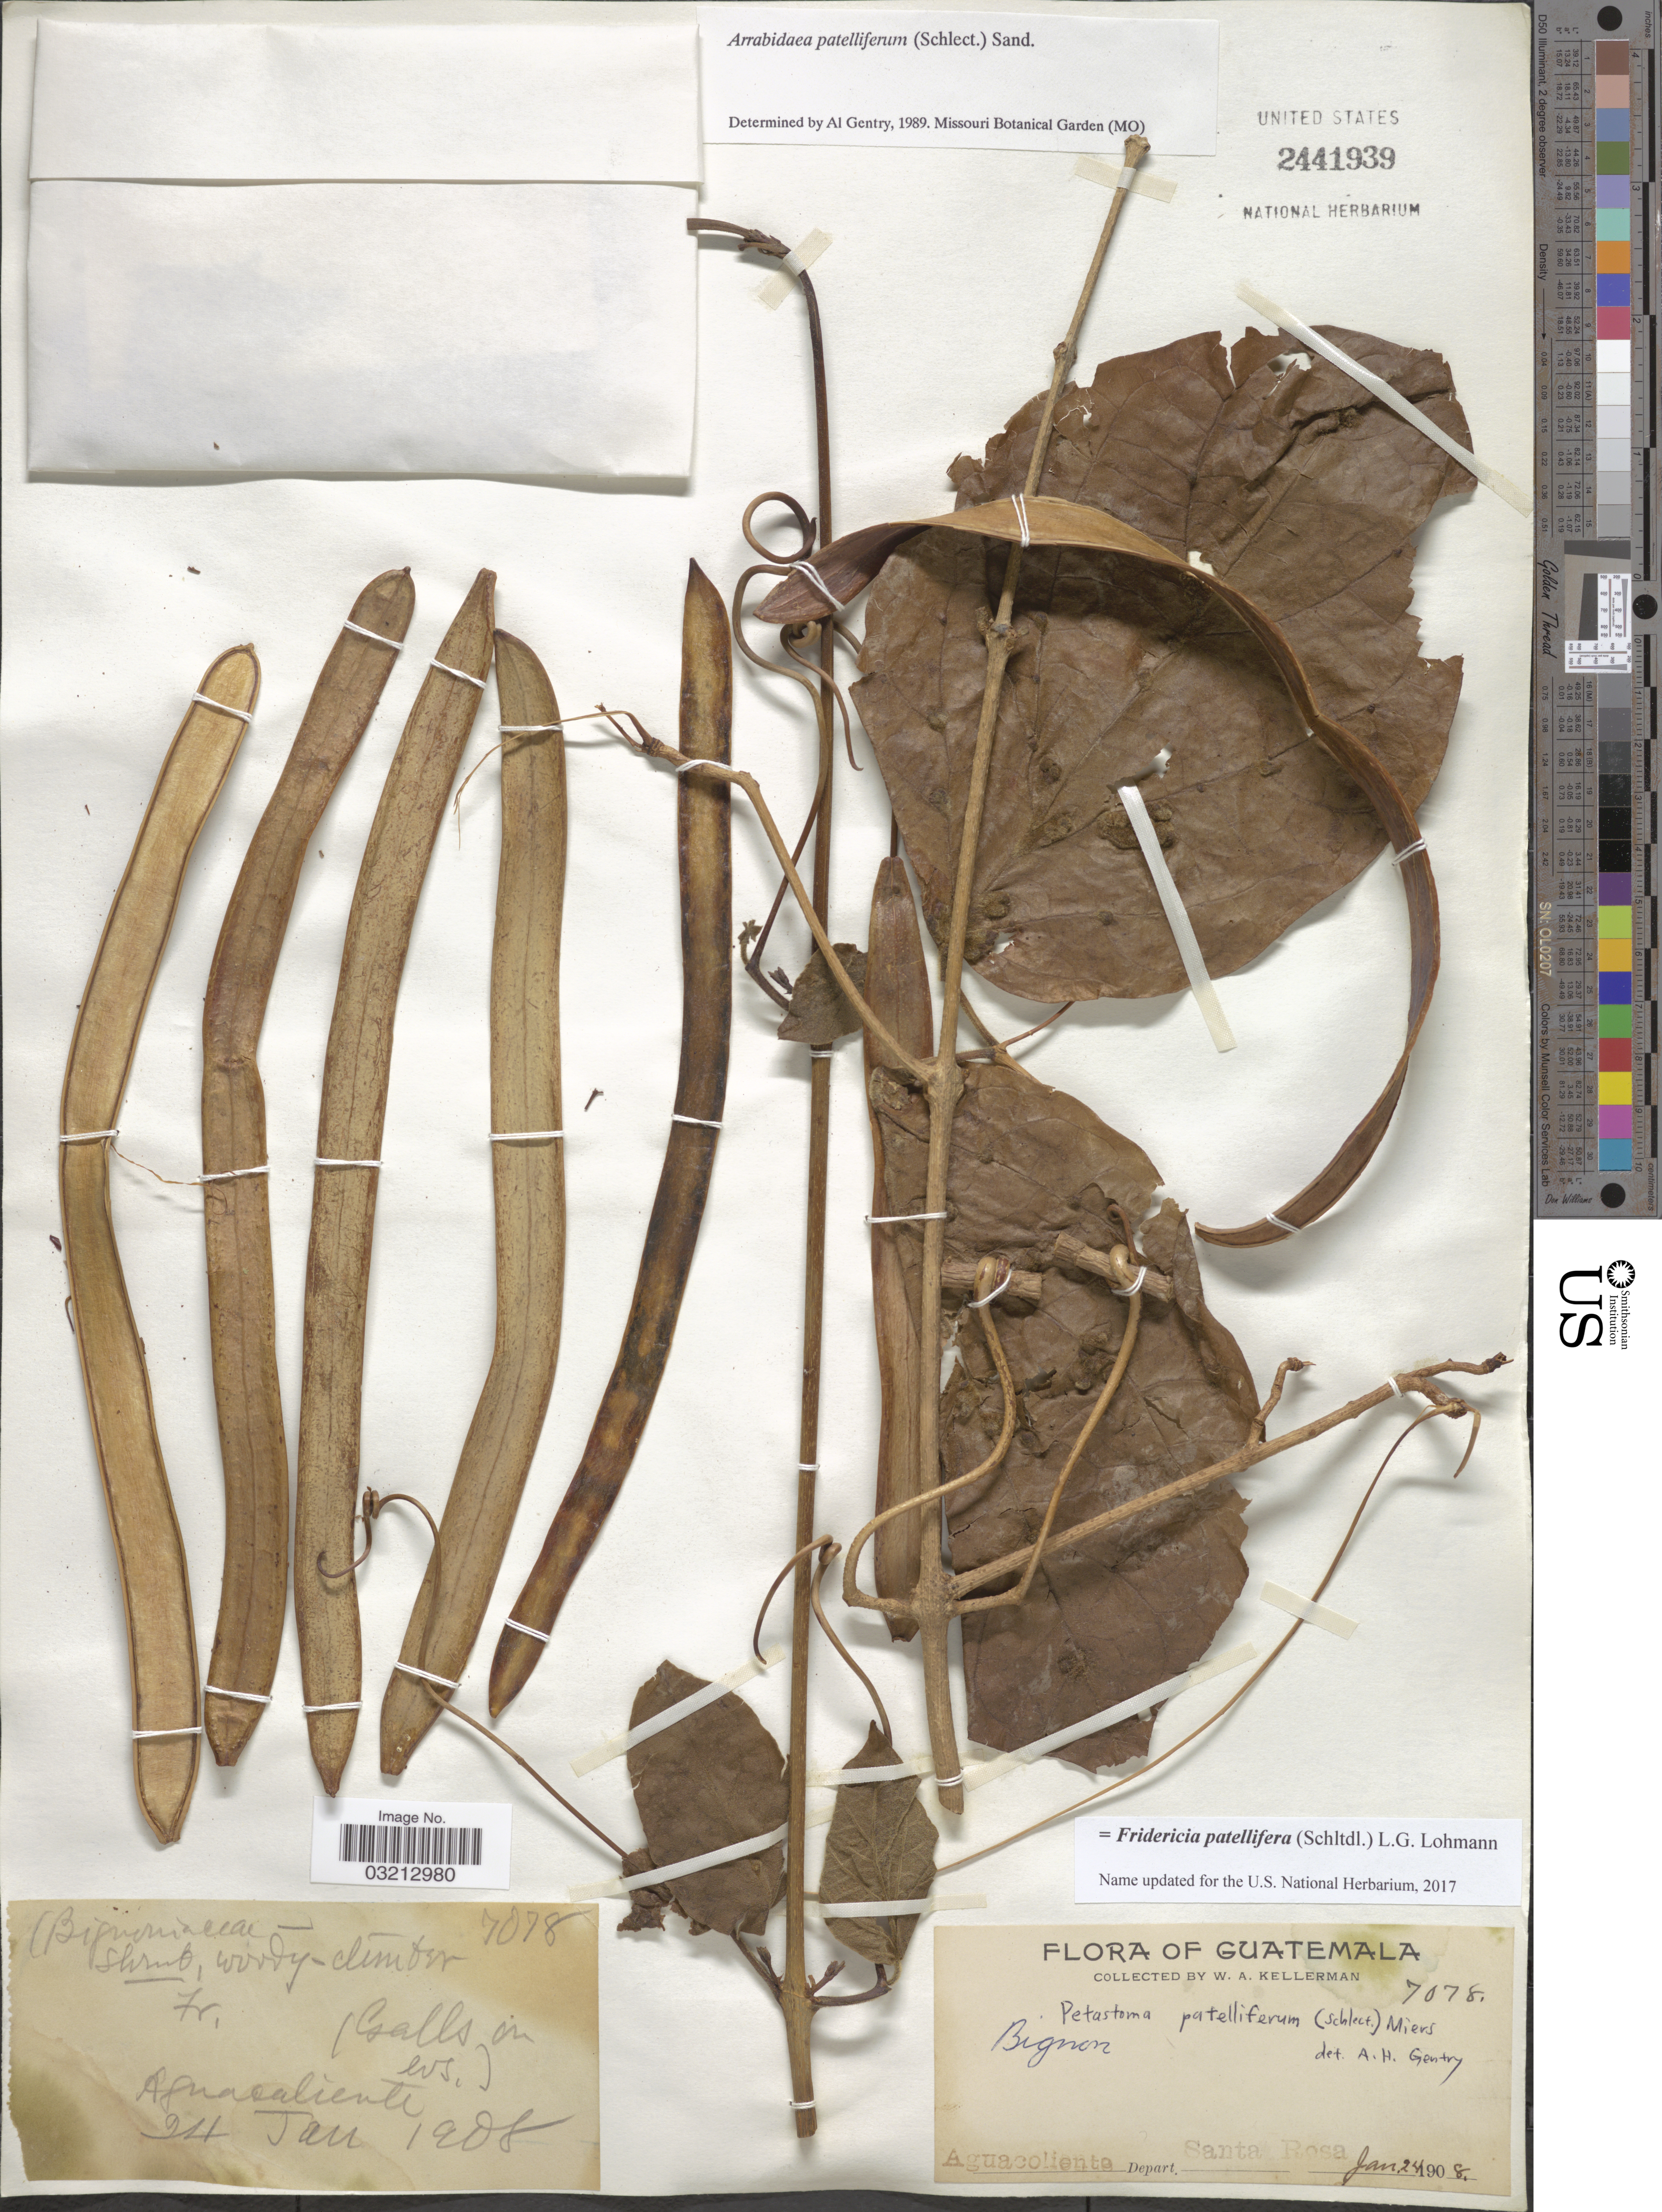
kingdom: Plantae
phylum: Tracheophyta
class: Magnoliopsida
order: Lamiales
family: Bignoniaceae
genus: Fridericia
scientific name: Fridericia patellifera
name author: (Schltdl.) L.G. Lohmann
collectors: W. Kellerman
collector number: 7078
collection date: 1908-01-24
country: Guatemala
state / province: Santa Rosa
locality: Aguacaliente. Depart. Santa Rosa.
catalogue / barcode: US 2441939